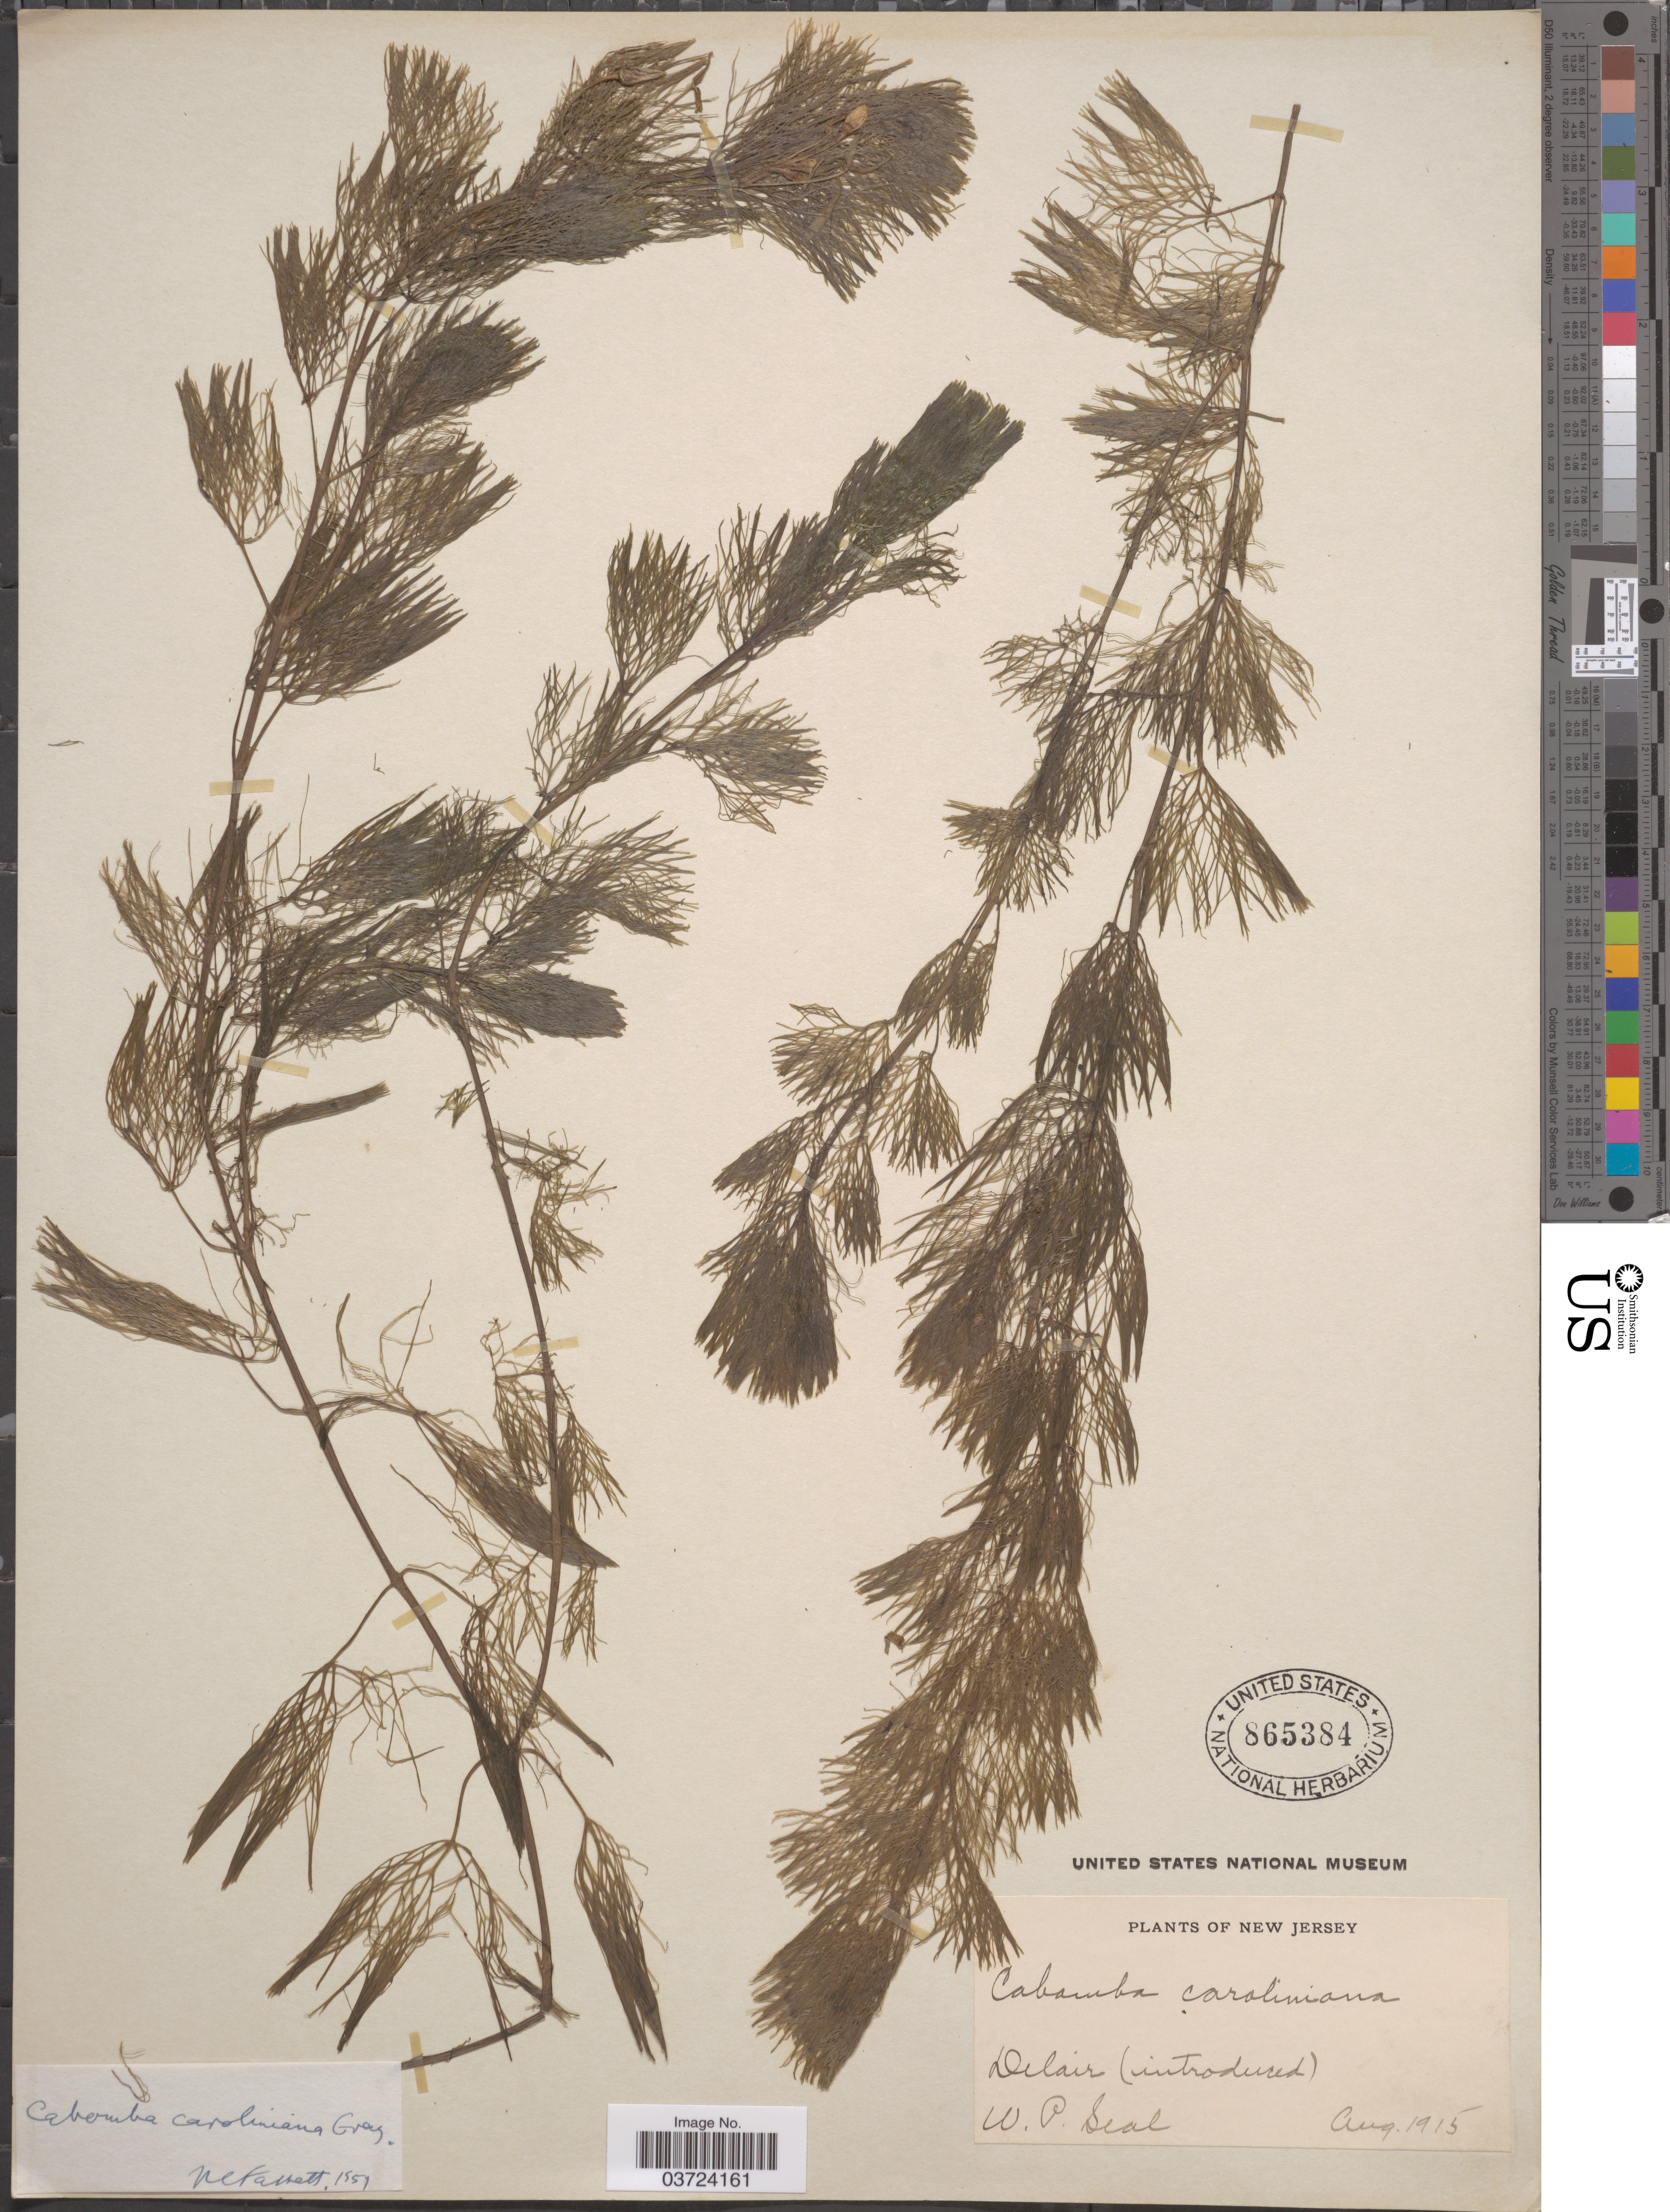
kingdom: Plantae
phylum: Tracheophyta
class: Magnoliopsida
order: Nymphaeales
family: Cabombaceae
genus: Cabomba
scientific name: Cabomba caroliniana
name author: A. Gray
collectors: W. Seal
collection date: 1915-08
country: United States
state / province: New Jersey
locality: Delair.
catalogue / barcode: US 865384